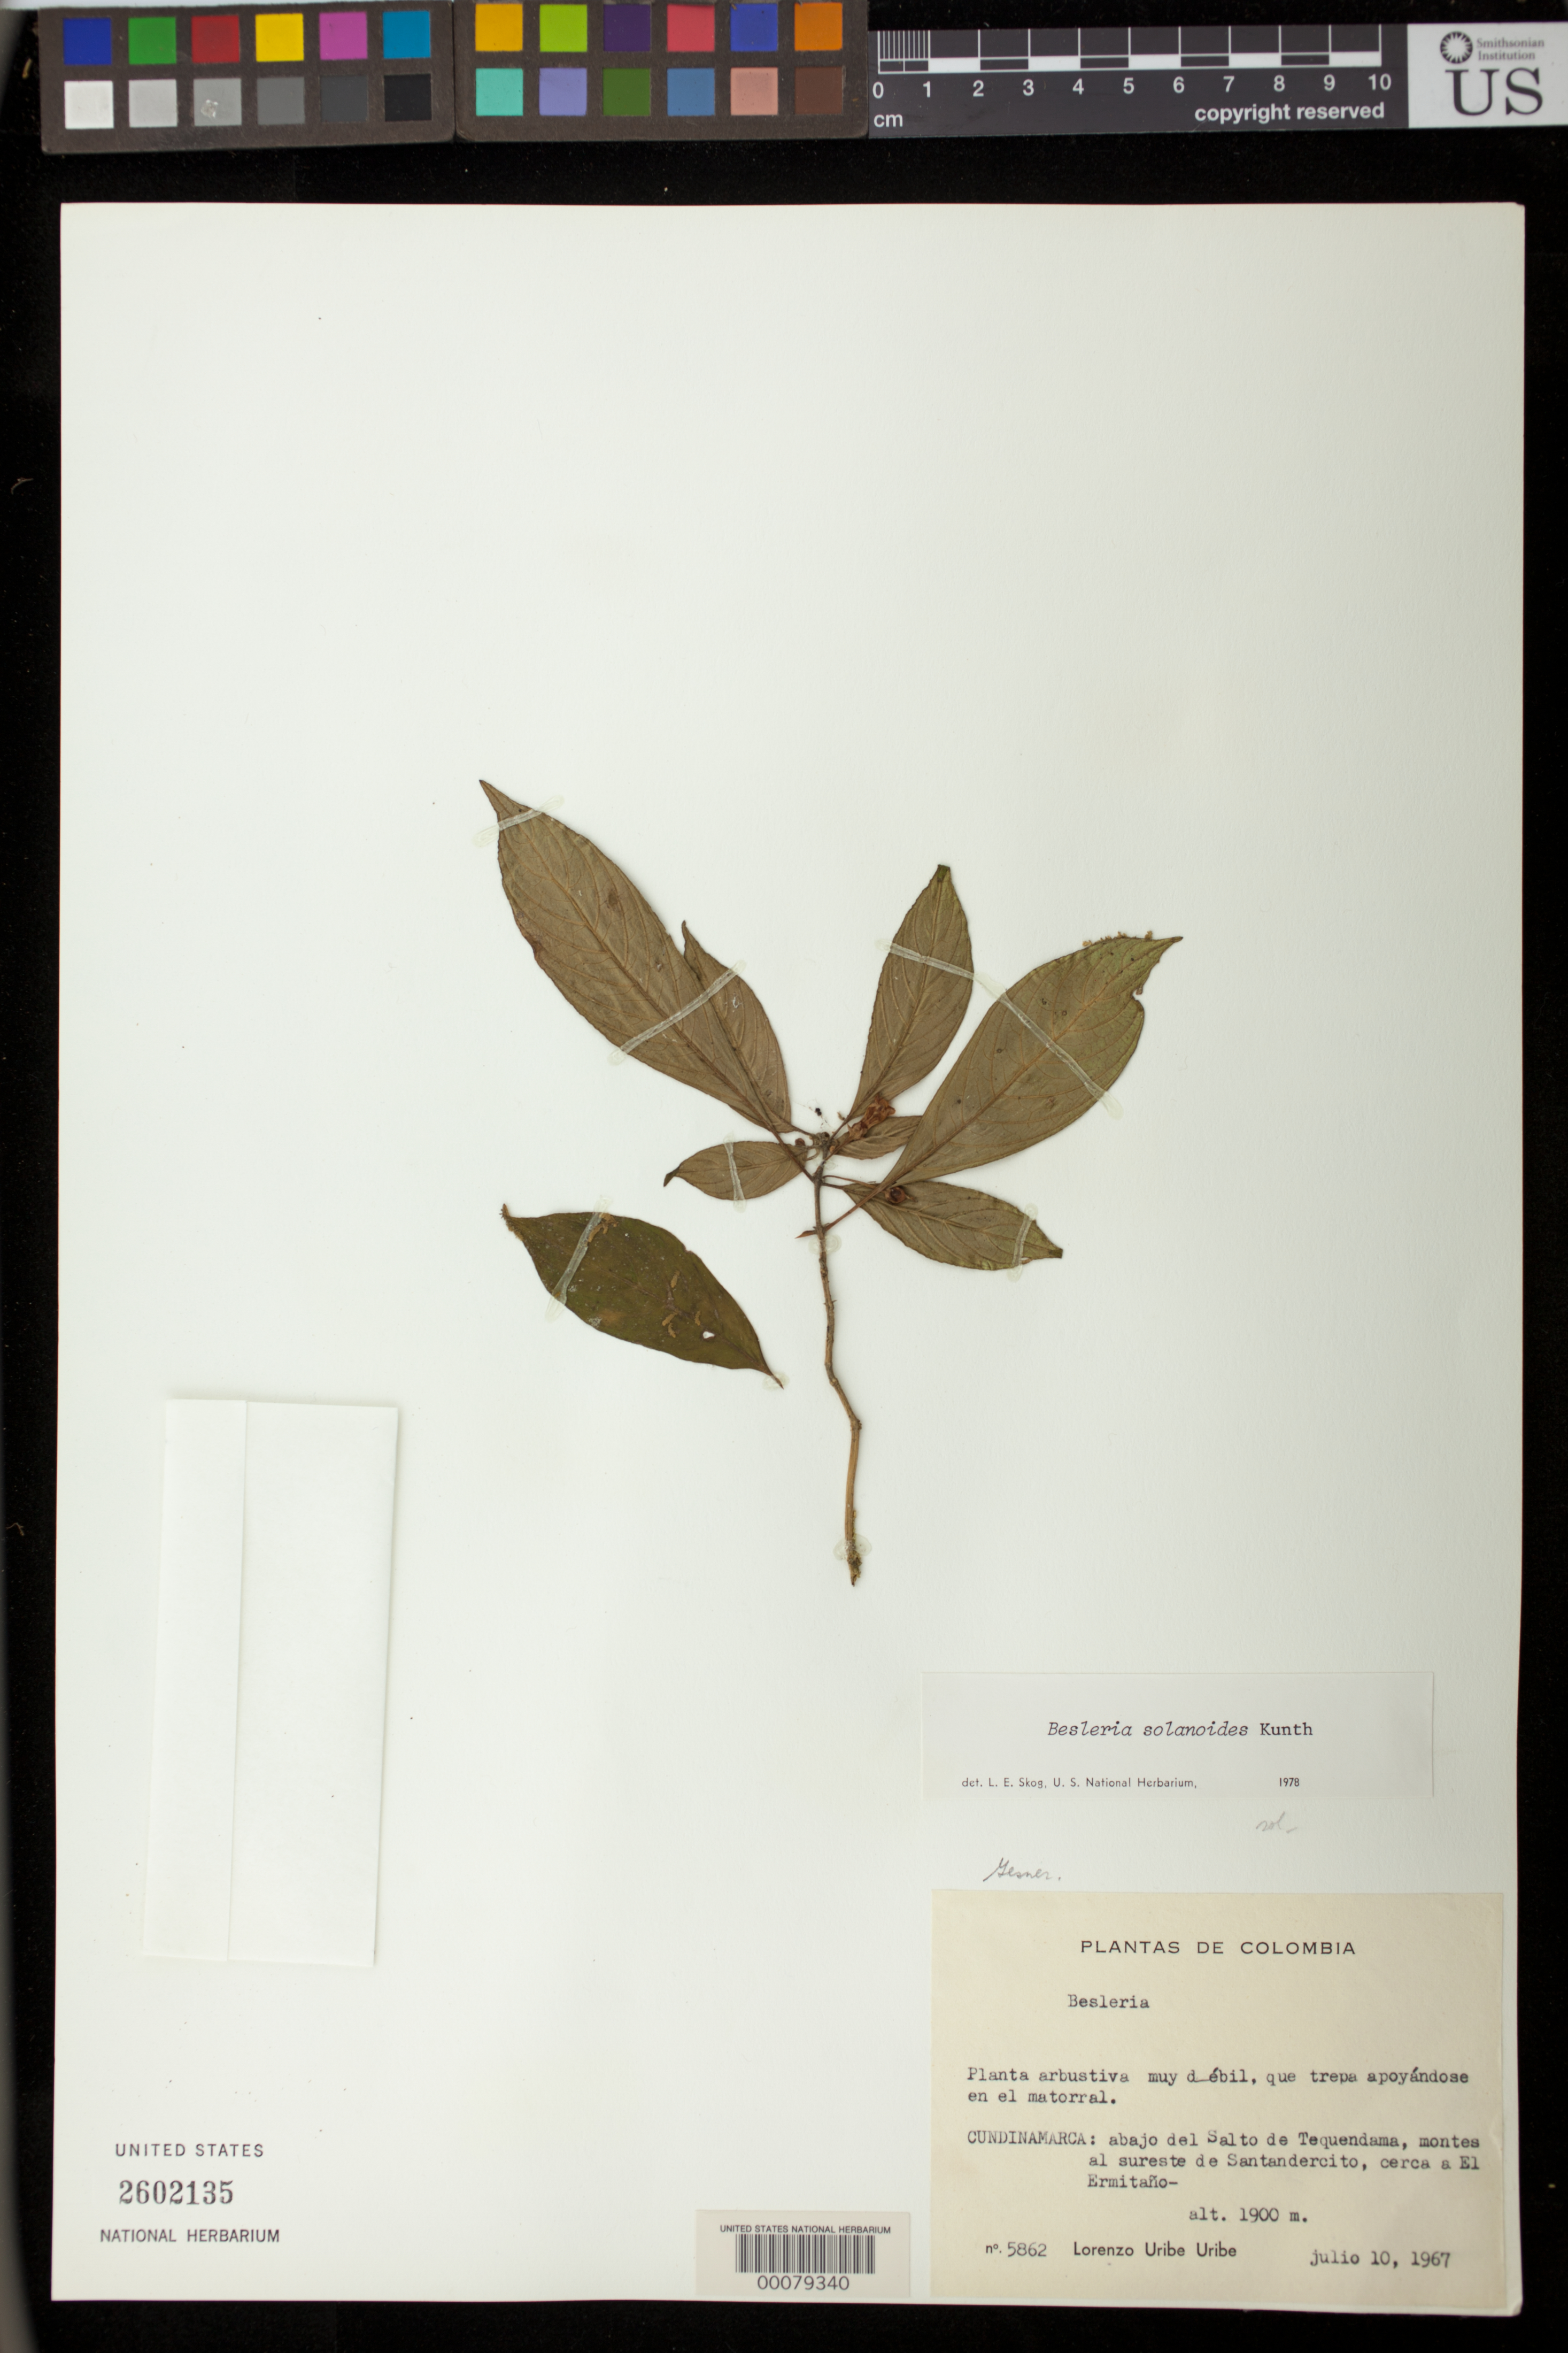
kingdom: Plantae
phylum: Tracheophyta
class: Magnoliopsida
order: Lamiales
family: Gesneriaceae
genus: Besleria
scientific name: Besleria solanoides var. solanoides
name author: Kunth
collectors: L. Uribe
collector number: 5862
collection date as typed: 10 Jul 1967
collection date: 1967-07-10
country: Colombia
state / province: Cundinamarca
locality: Below Salto de Tequendama, mountains SE of Santandercito, near El Ermitano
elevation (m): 1900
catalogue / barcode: US 2602135